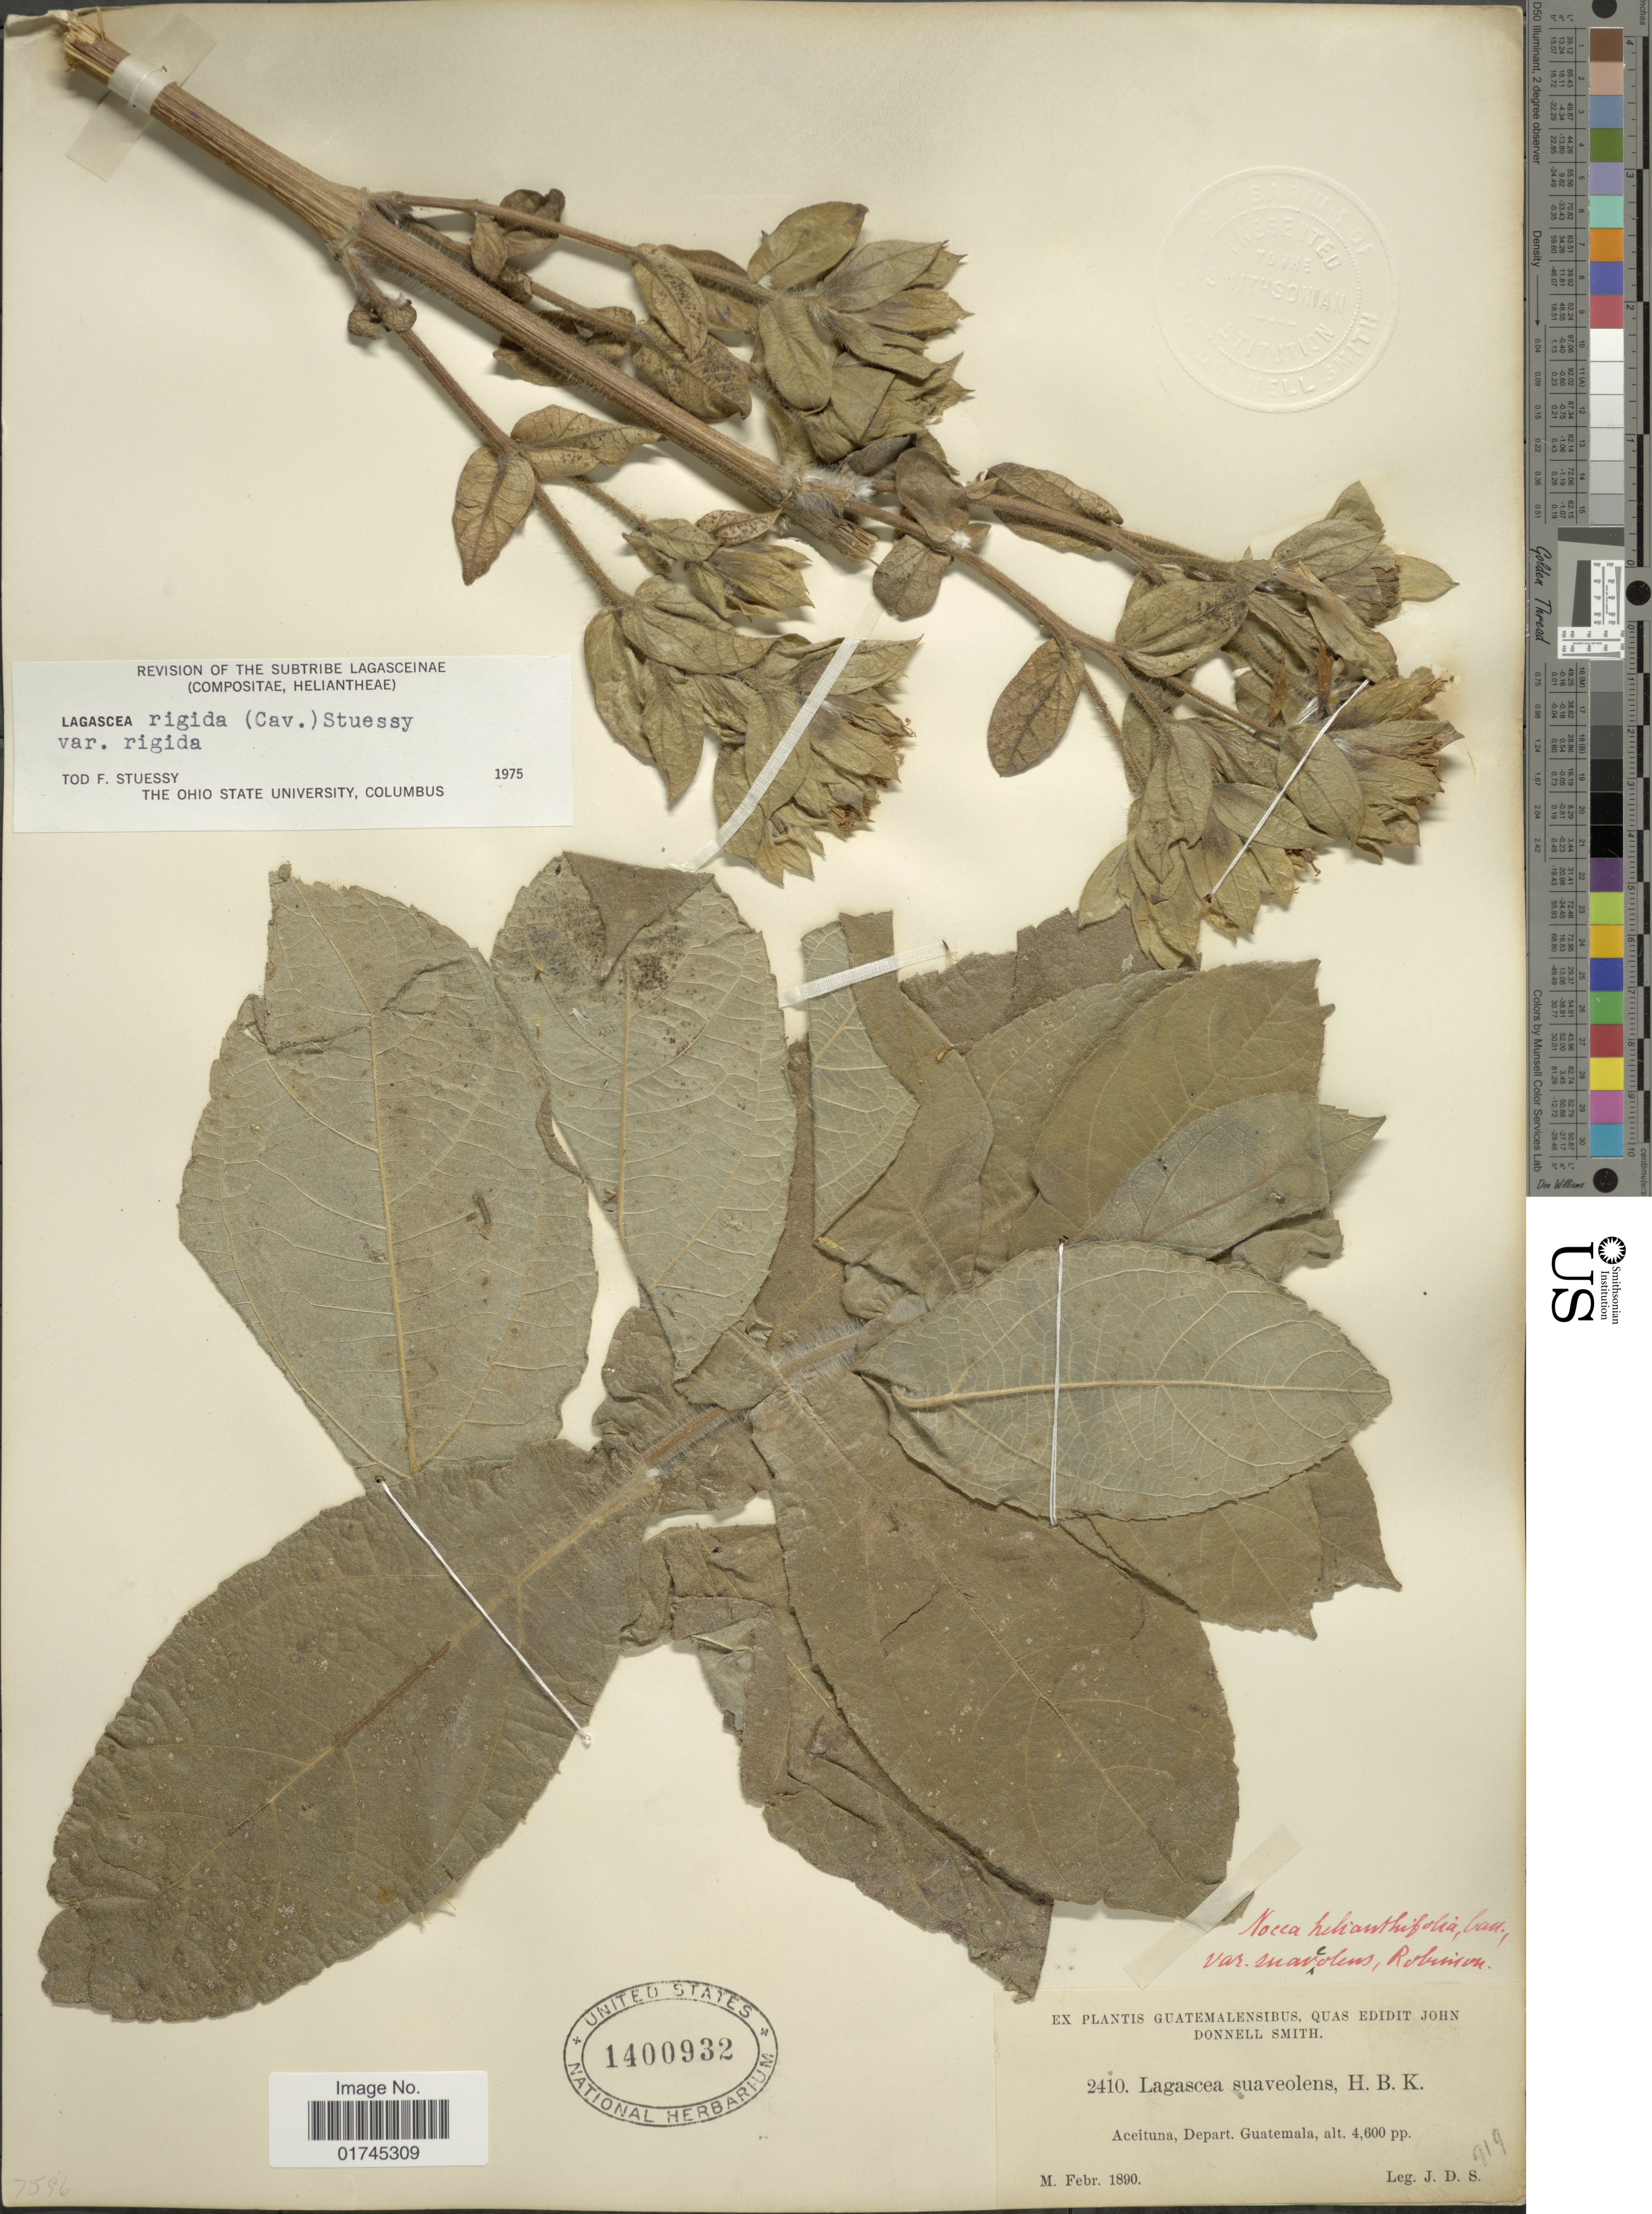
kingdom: Plantae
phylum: Tracheophyta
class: Magnoliopsida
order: Asterales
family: Asteraceae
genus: Lagascea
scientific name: Lagascea helianthifolia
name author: Kunth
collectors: J. Donnell Smith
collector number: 2410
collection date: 1890-02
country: Guatemala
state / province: Guatemala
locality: Aceituna.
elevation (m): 1402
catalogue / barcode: US 1400932